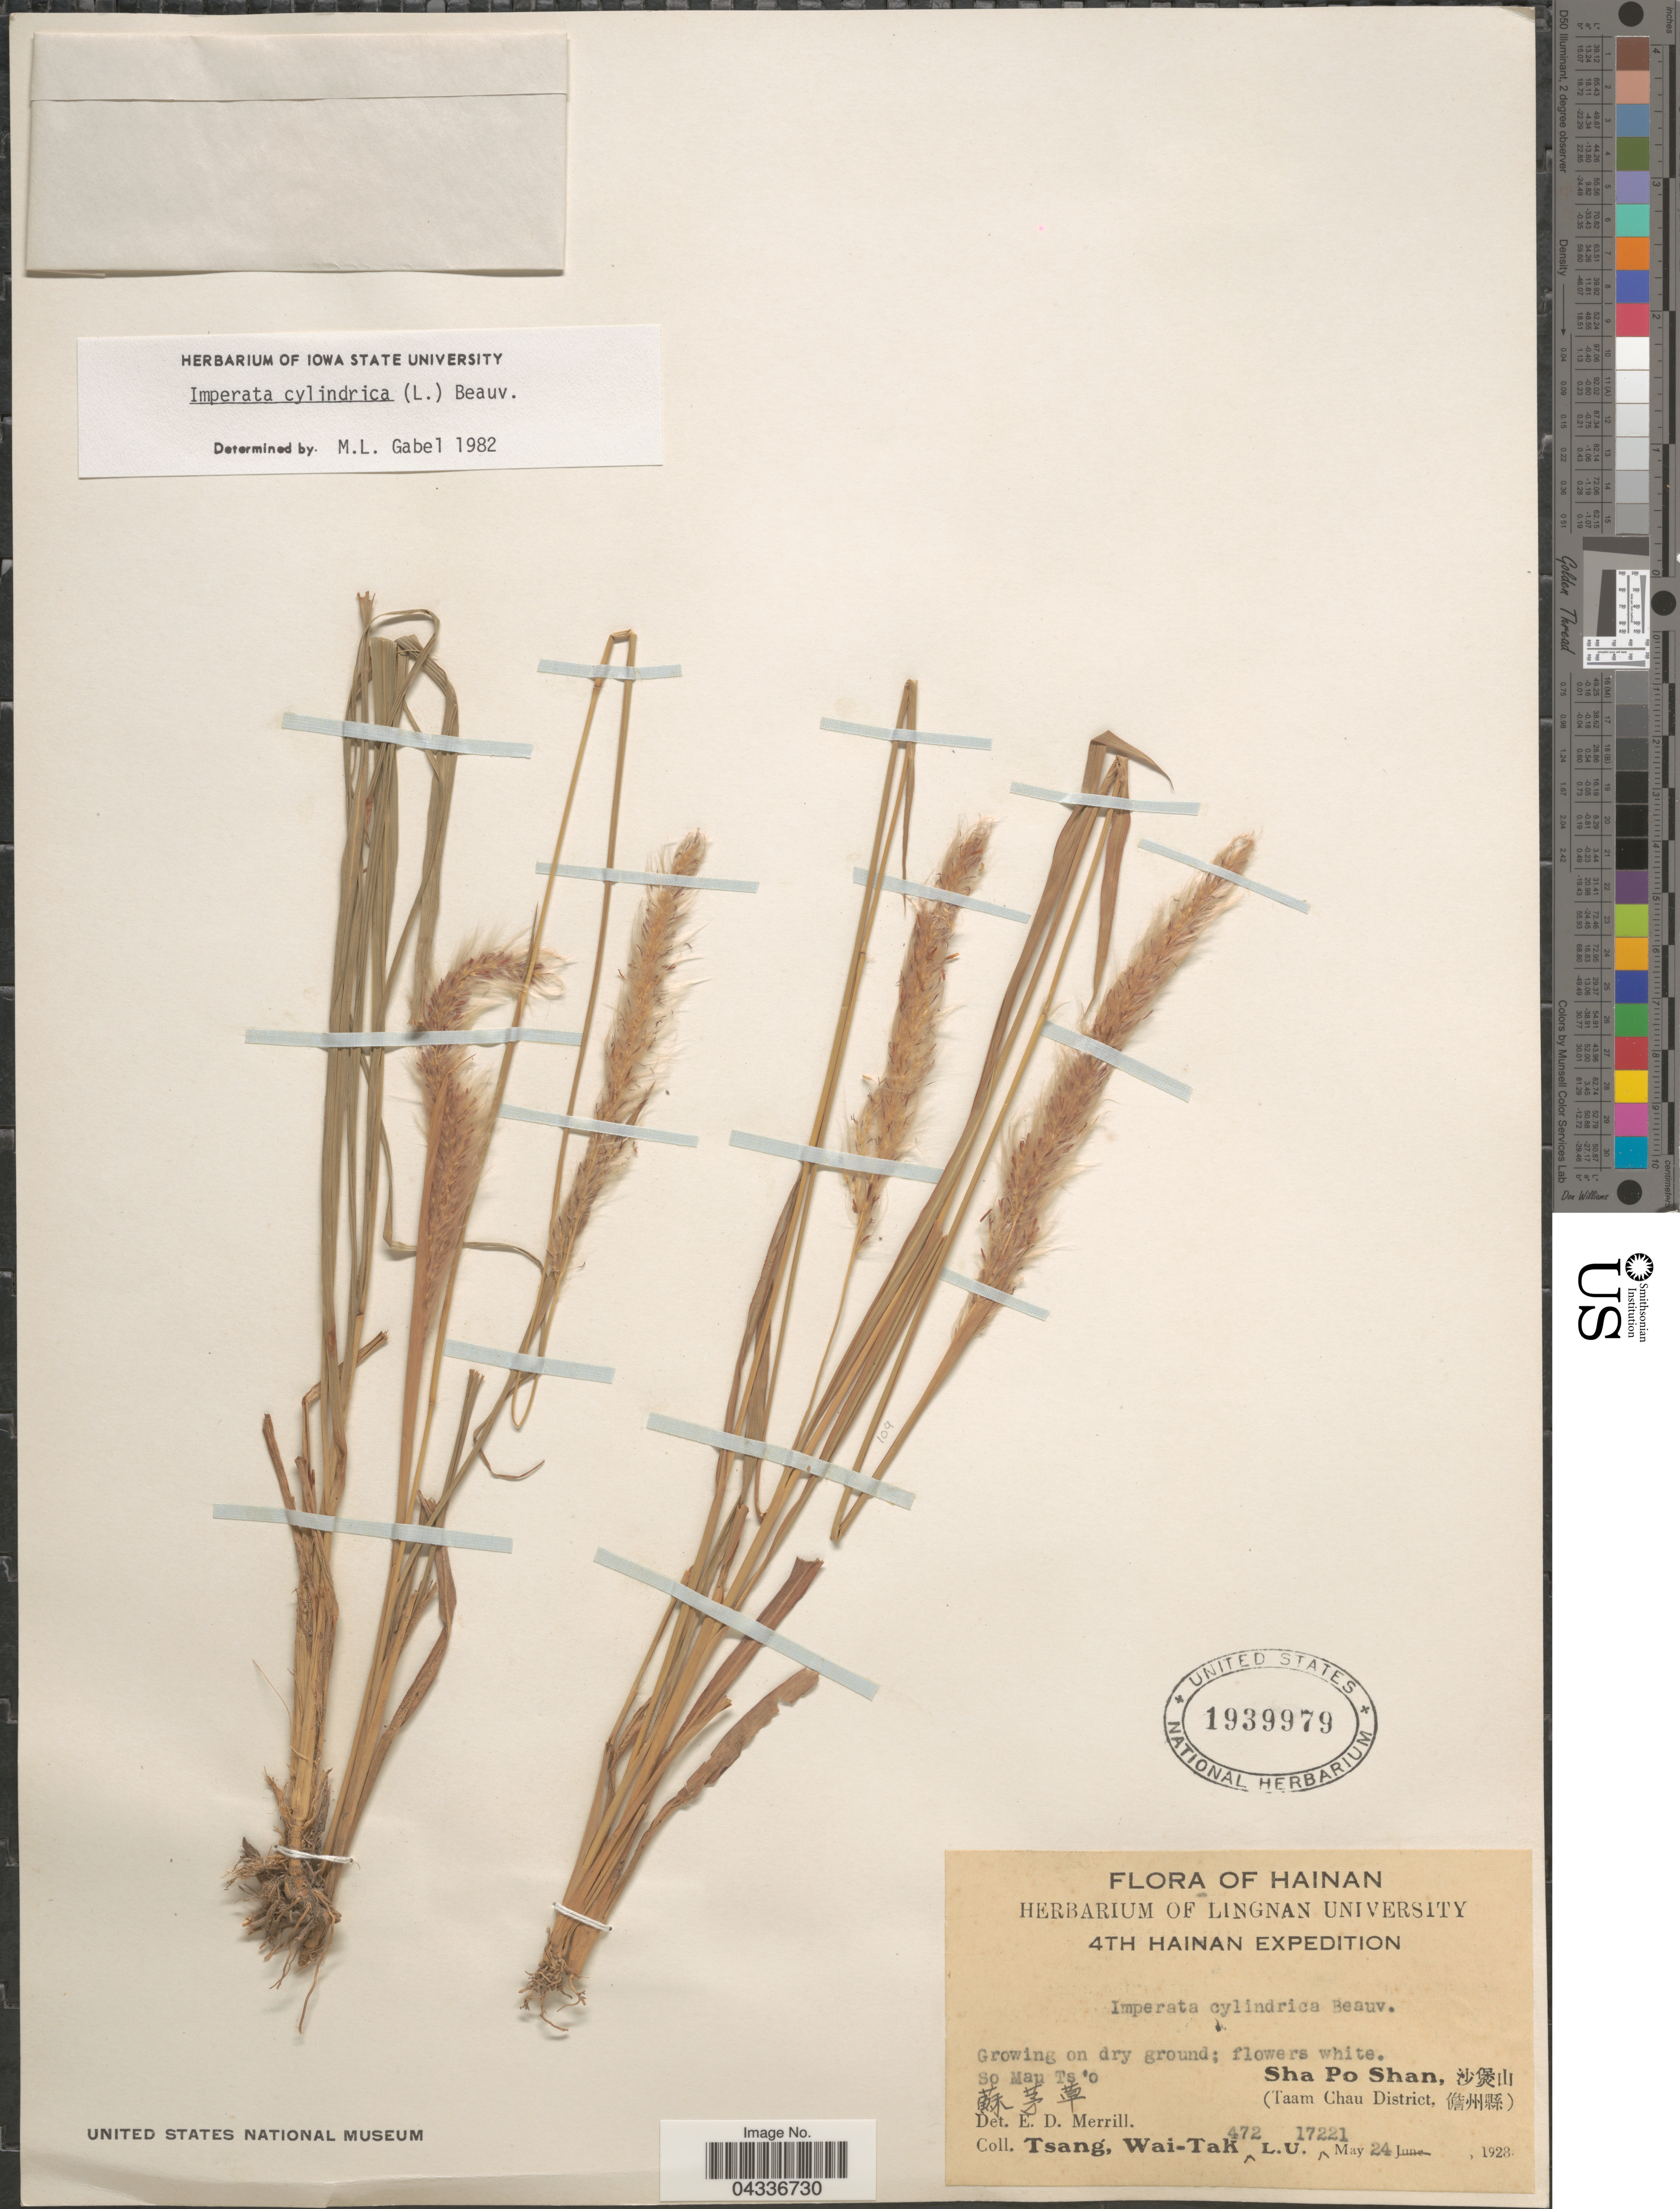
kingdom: Plantae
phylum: Tracheophyta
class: Liliopsida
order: Poales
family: Poaceae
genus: Imperata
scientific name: Imperata cylindrica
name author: (L.) P. Beauv.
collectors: W. T. Tsang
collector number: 472L.U.17221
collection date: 1928-05-24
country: China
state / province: Hainan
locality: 4th Hainan E[Foreign script]pedition. So Mau Ts'o [Foreign script]. Sha Po Shan, [Foreign script] (Taam Chau District, [Foreign script]).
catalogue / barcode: US 1939979